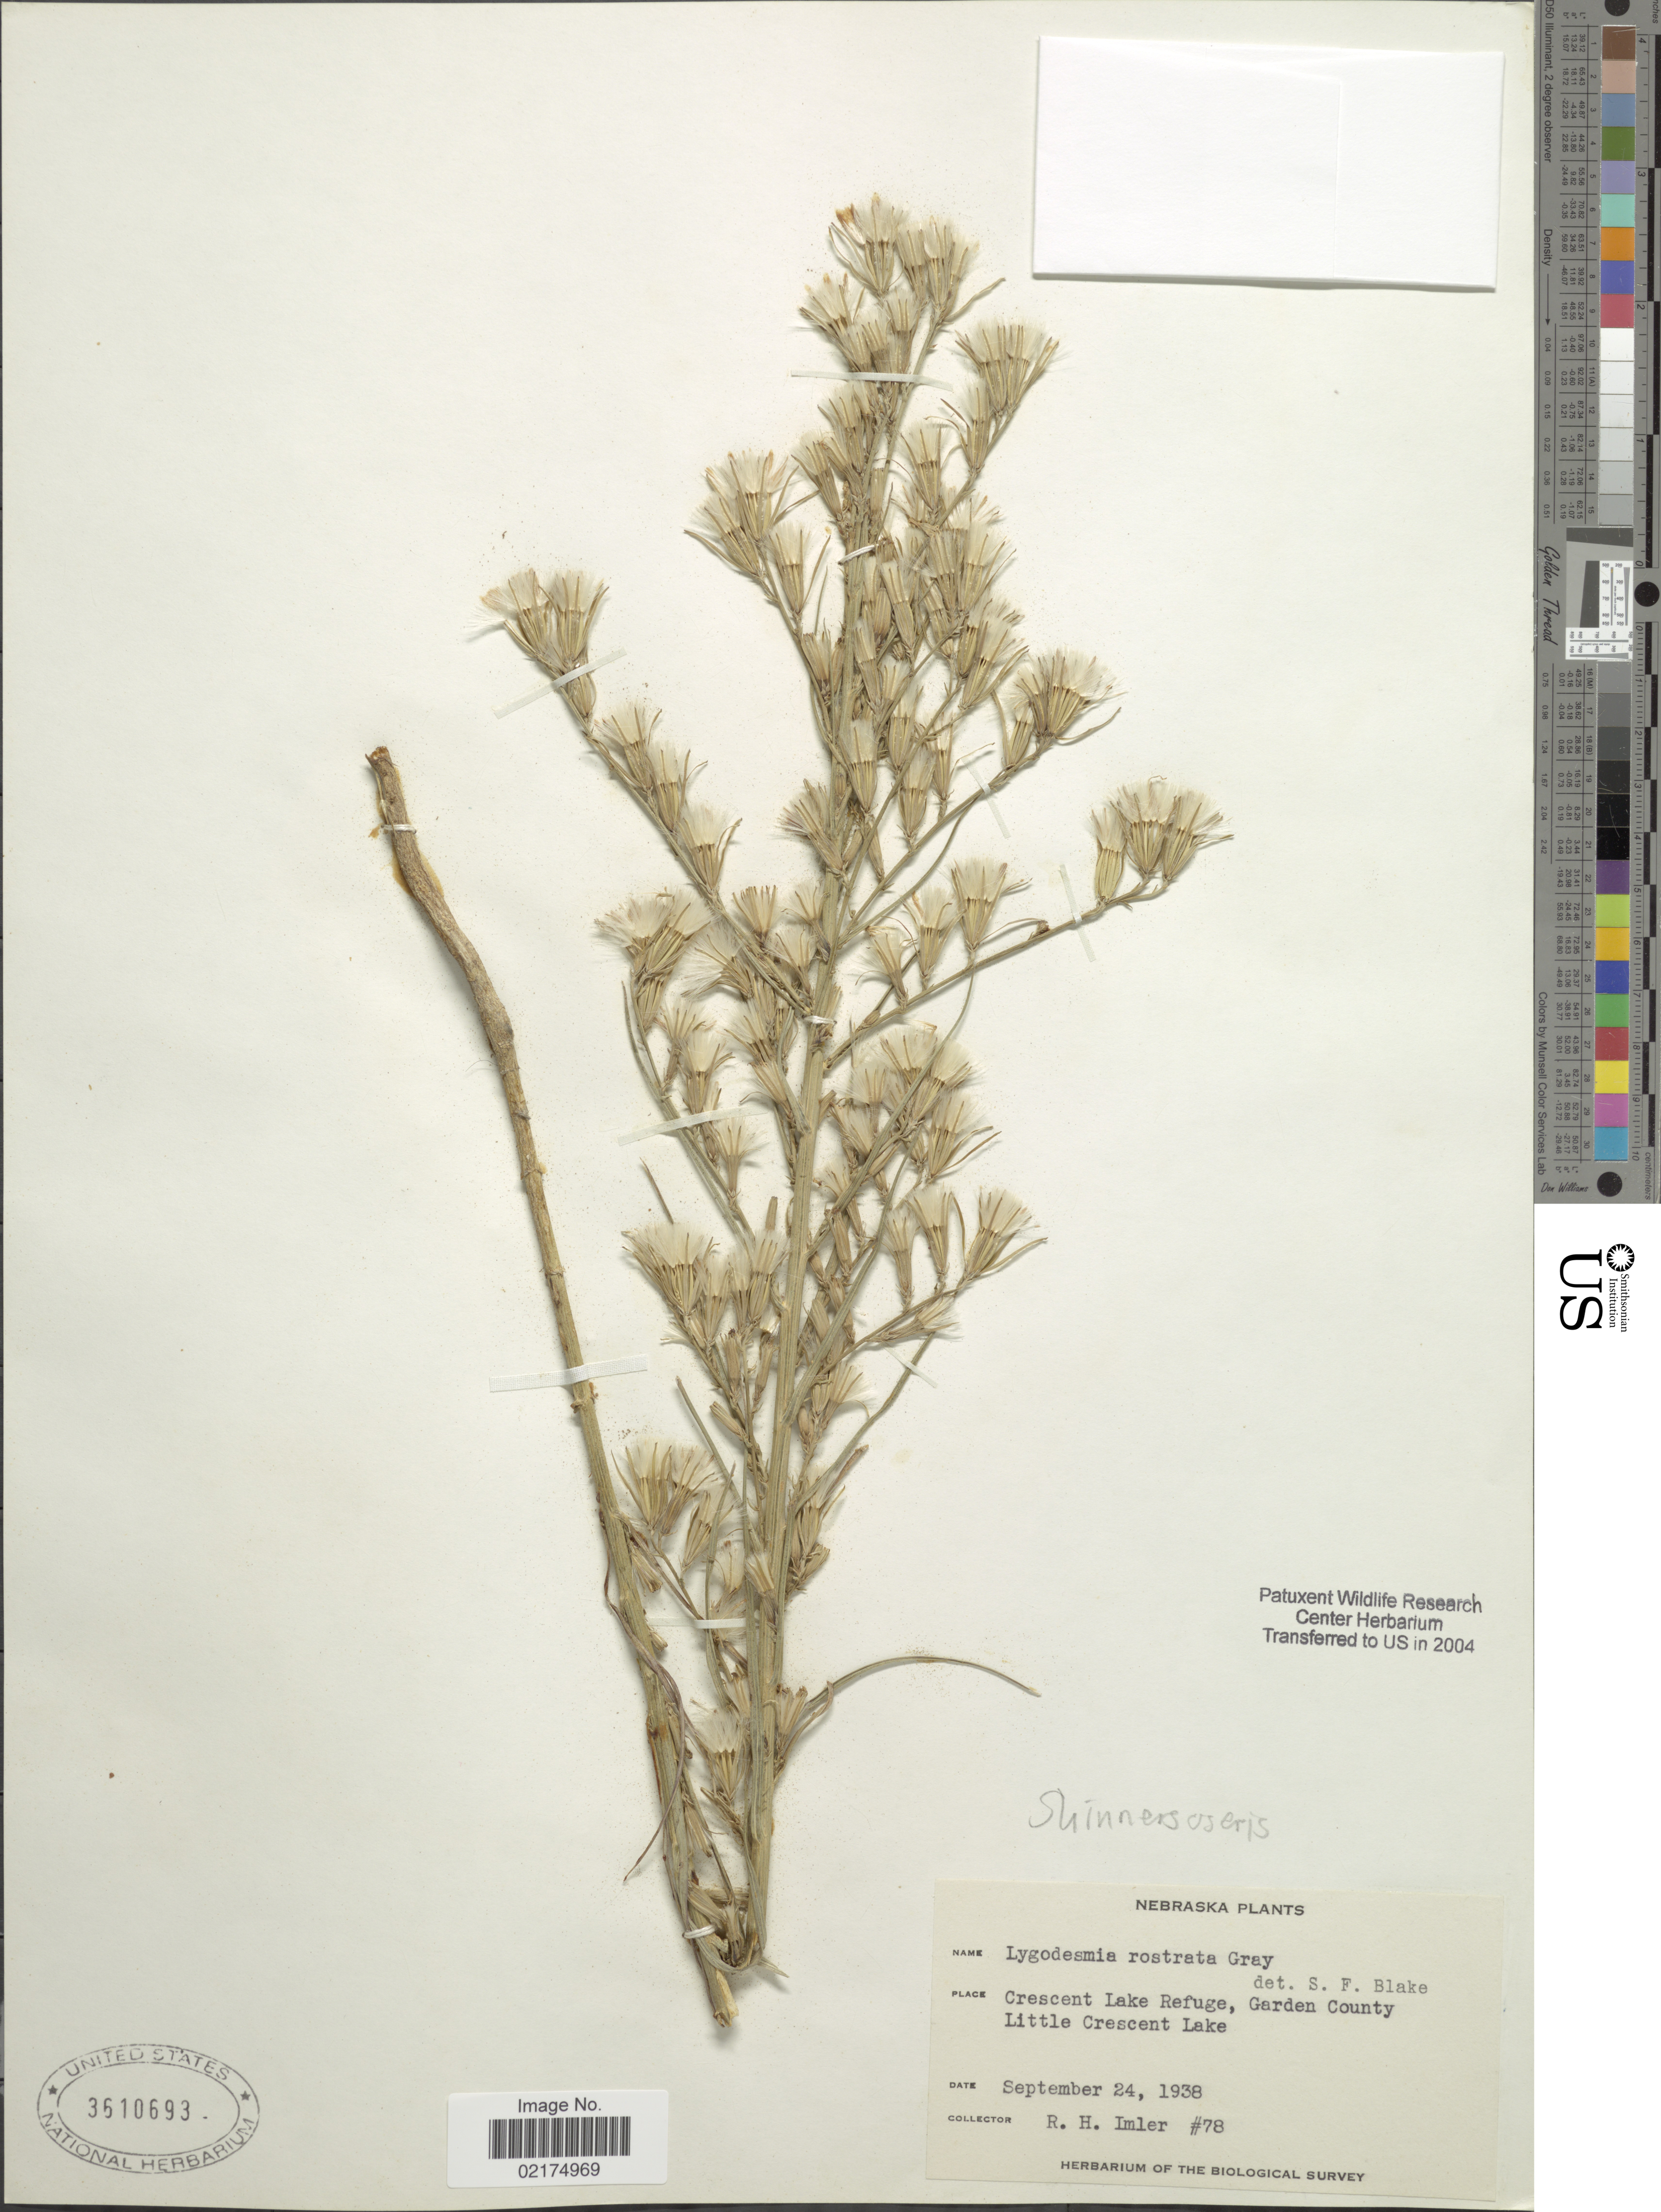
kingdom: Plantae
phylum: Tracheophyta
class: Magnoliopsida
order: Asterales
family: Asteraceae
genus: Shinnersoseris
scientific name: Shinnersoseris rostrata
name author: (A. Gray) Tomb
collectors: R. Imler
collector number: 78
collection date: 1938-09-24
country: United States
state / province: Nebraska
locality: Crescent Lake Refuge, Garden County, Little Crescent Lake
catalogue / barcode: US 3610693